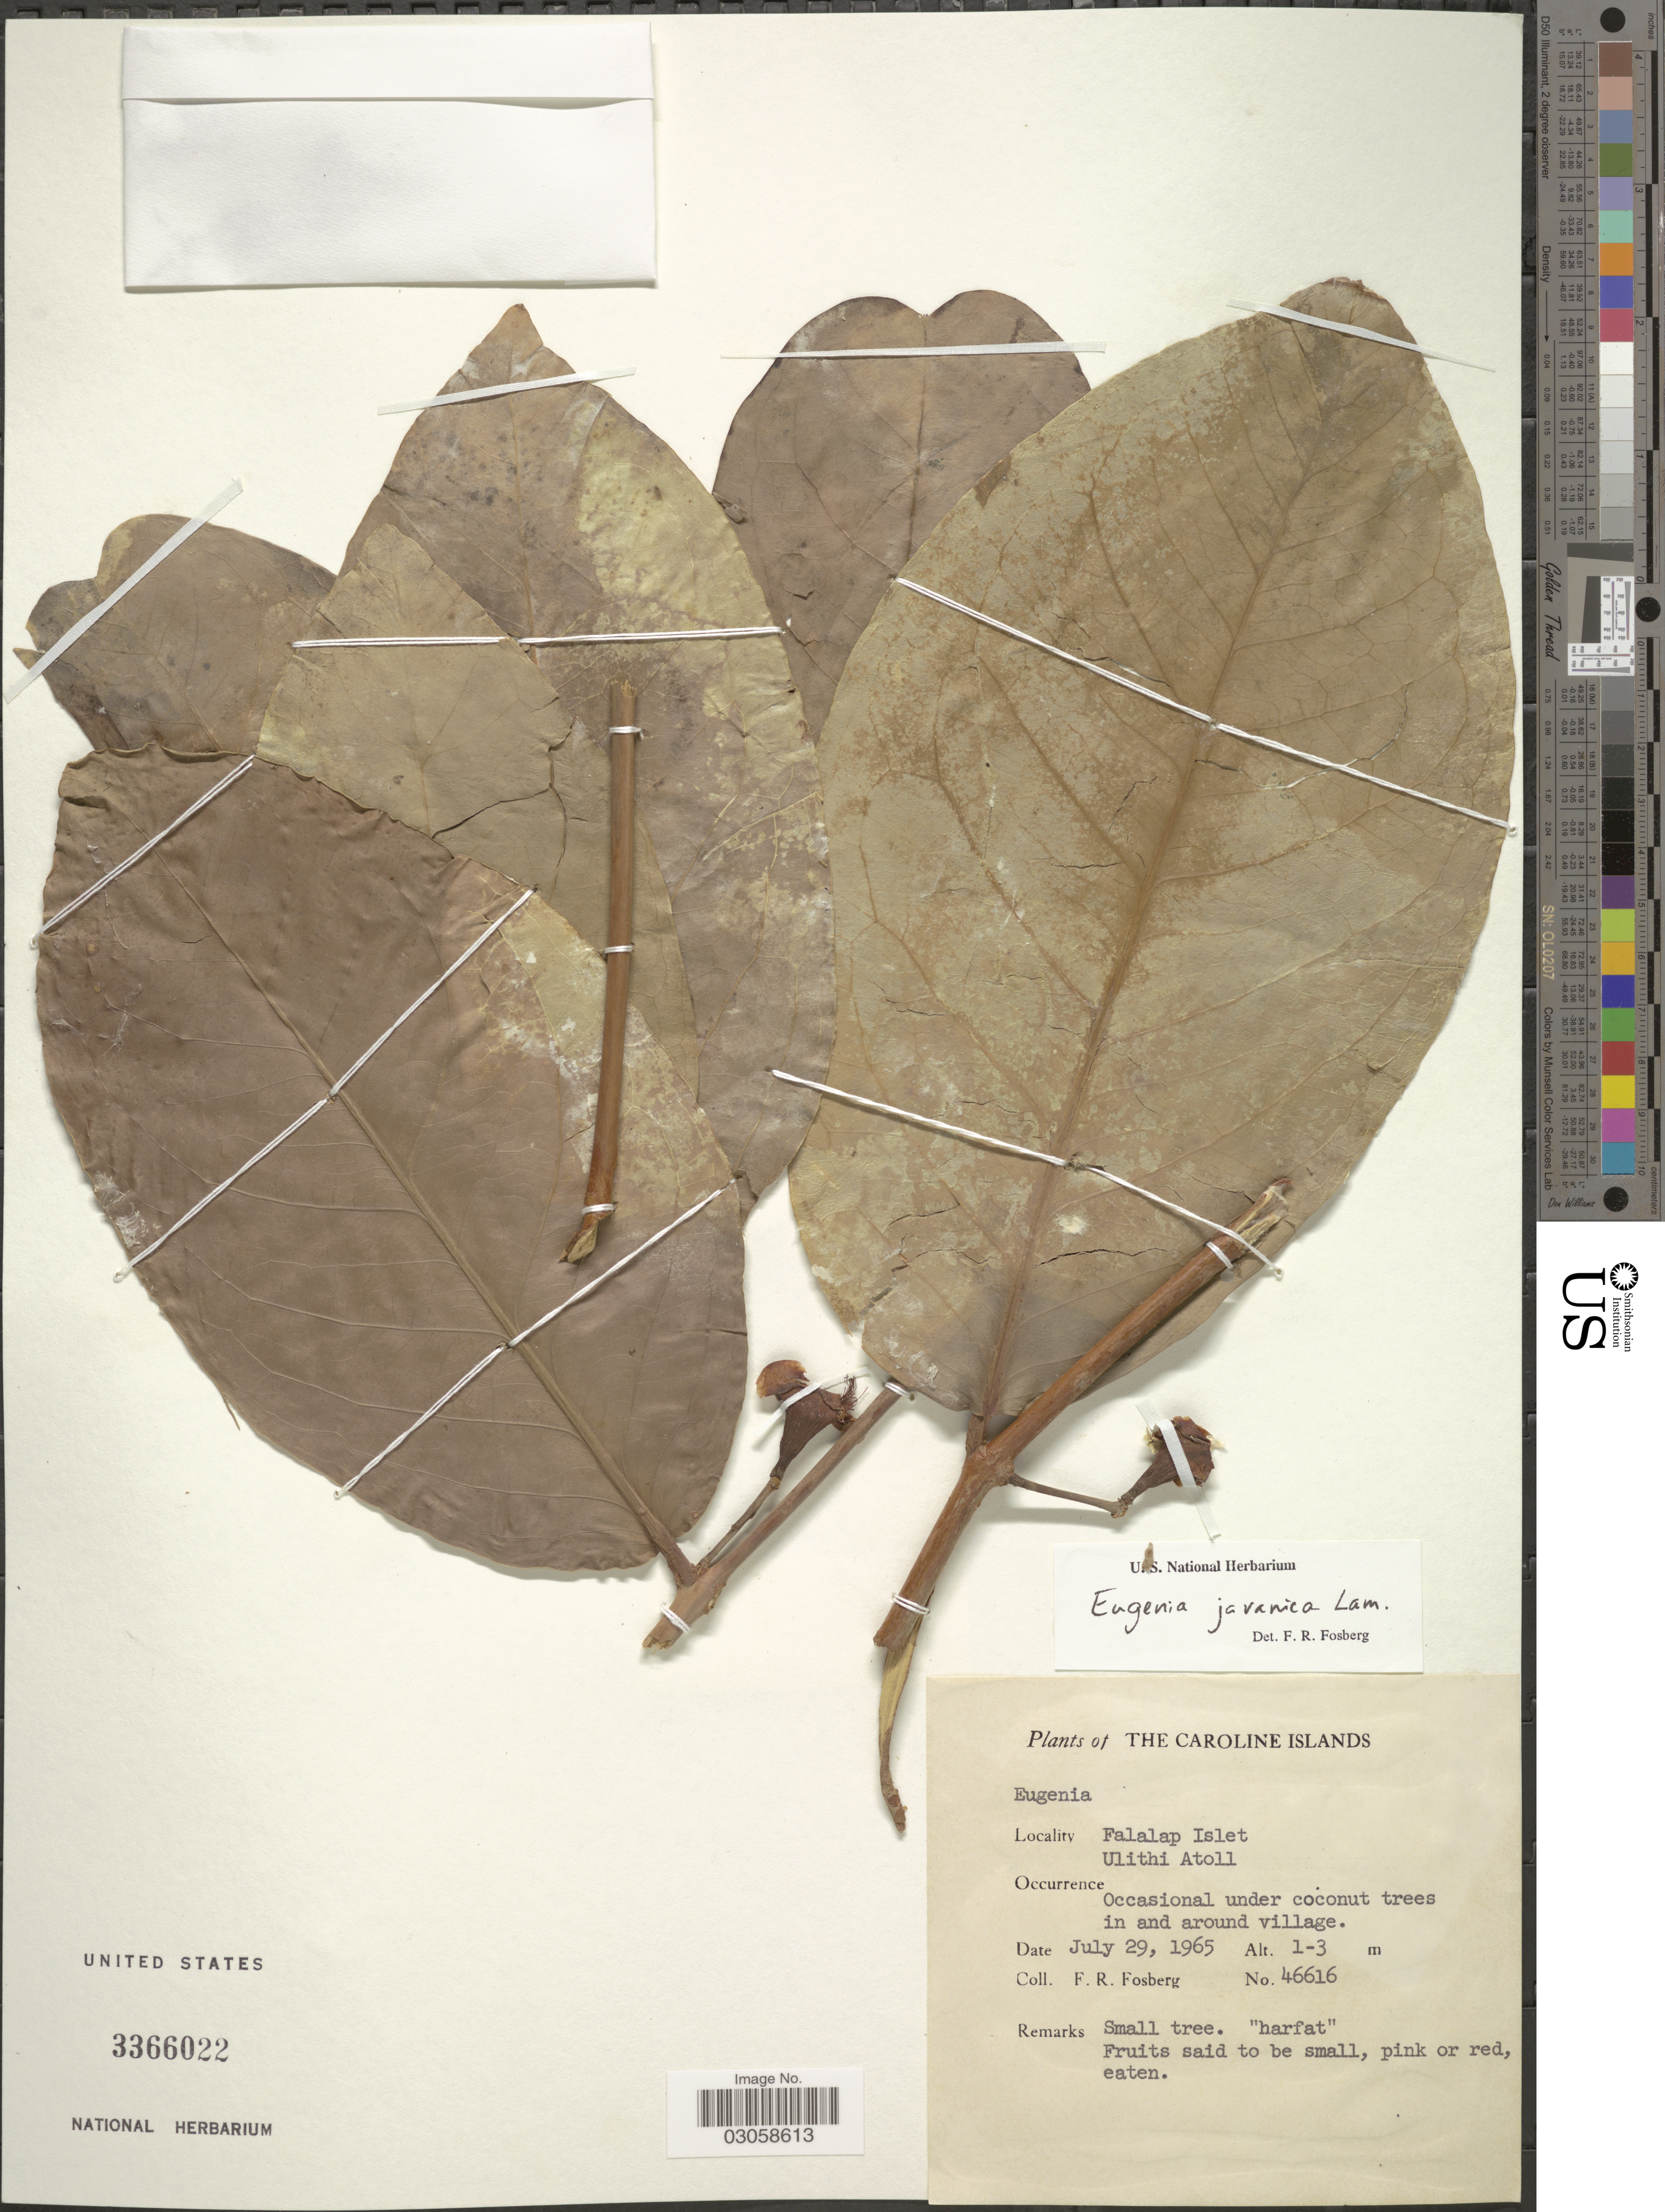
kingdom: Plantae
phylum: Tracheophyta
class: Magnoliopsida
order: Myrtales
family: Myrtaceae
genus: Syzygium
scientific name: Syzygium samarangense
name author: (Blume) Merr. & L.M. Perry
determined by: Strong, Mark T., (BOT), Smithsonian Institution - National Museum of Natural History (UNITED STATES)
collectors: F. R. Fosberg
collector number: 46616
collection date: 1965-07-29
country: Micronesia, Federated States of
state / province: Yap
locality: Caroline Islands. Falalap Islet. Ulithi Atoll.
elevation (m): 1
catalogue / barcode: US 3366022